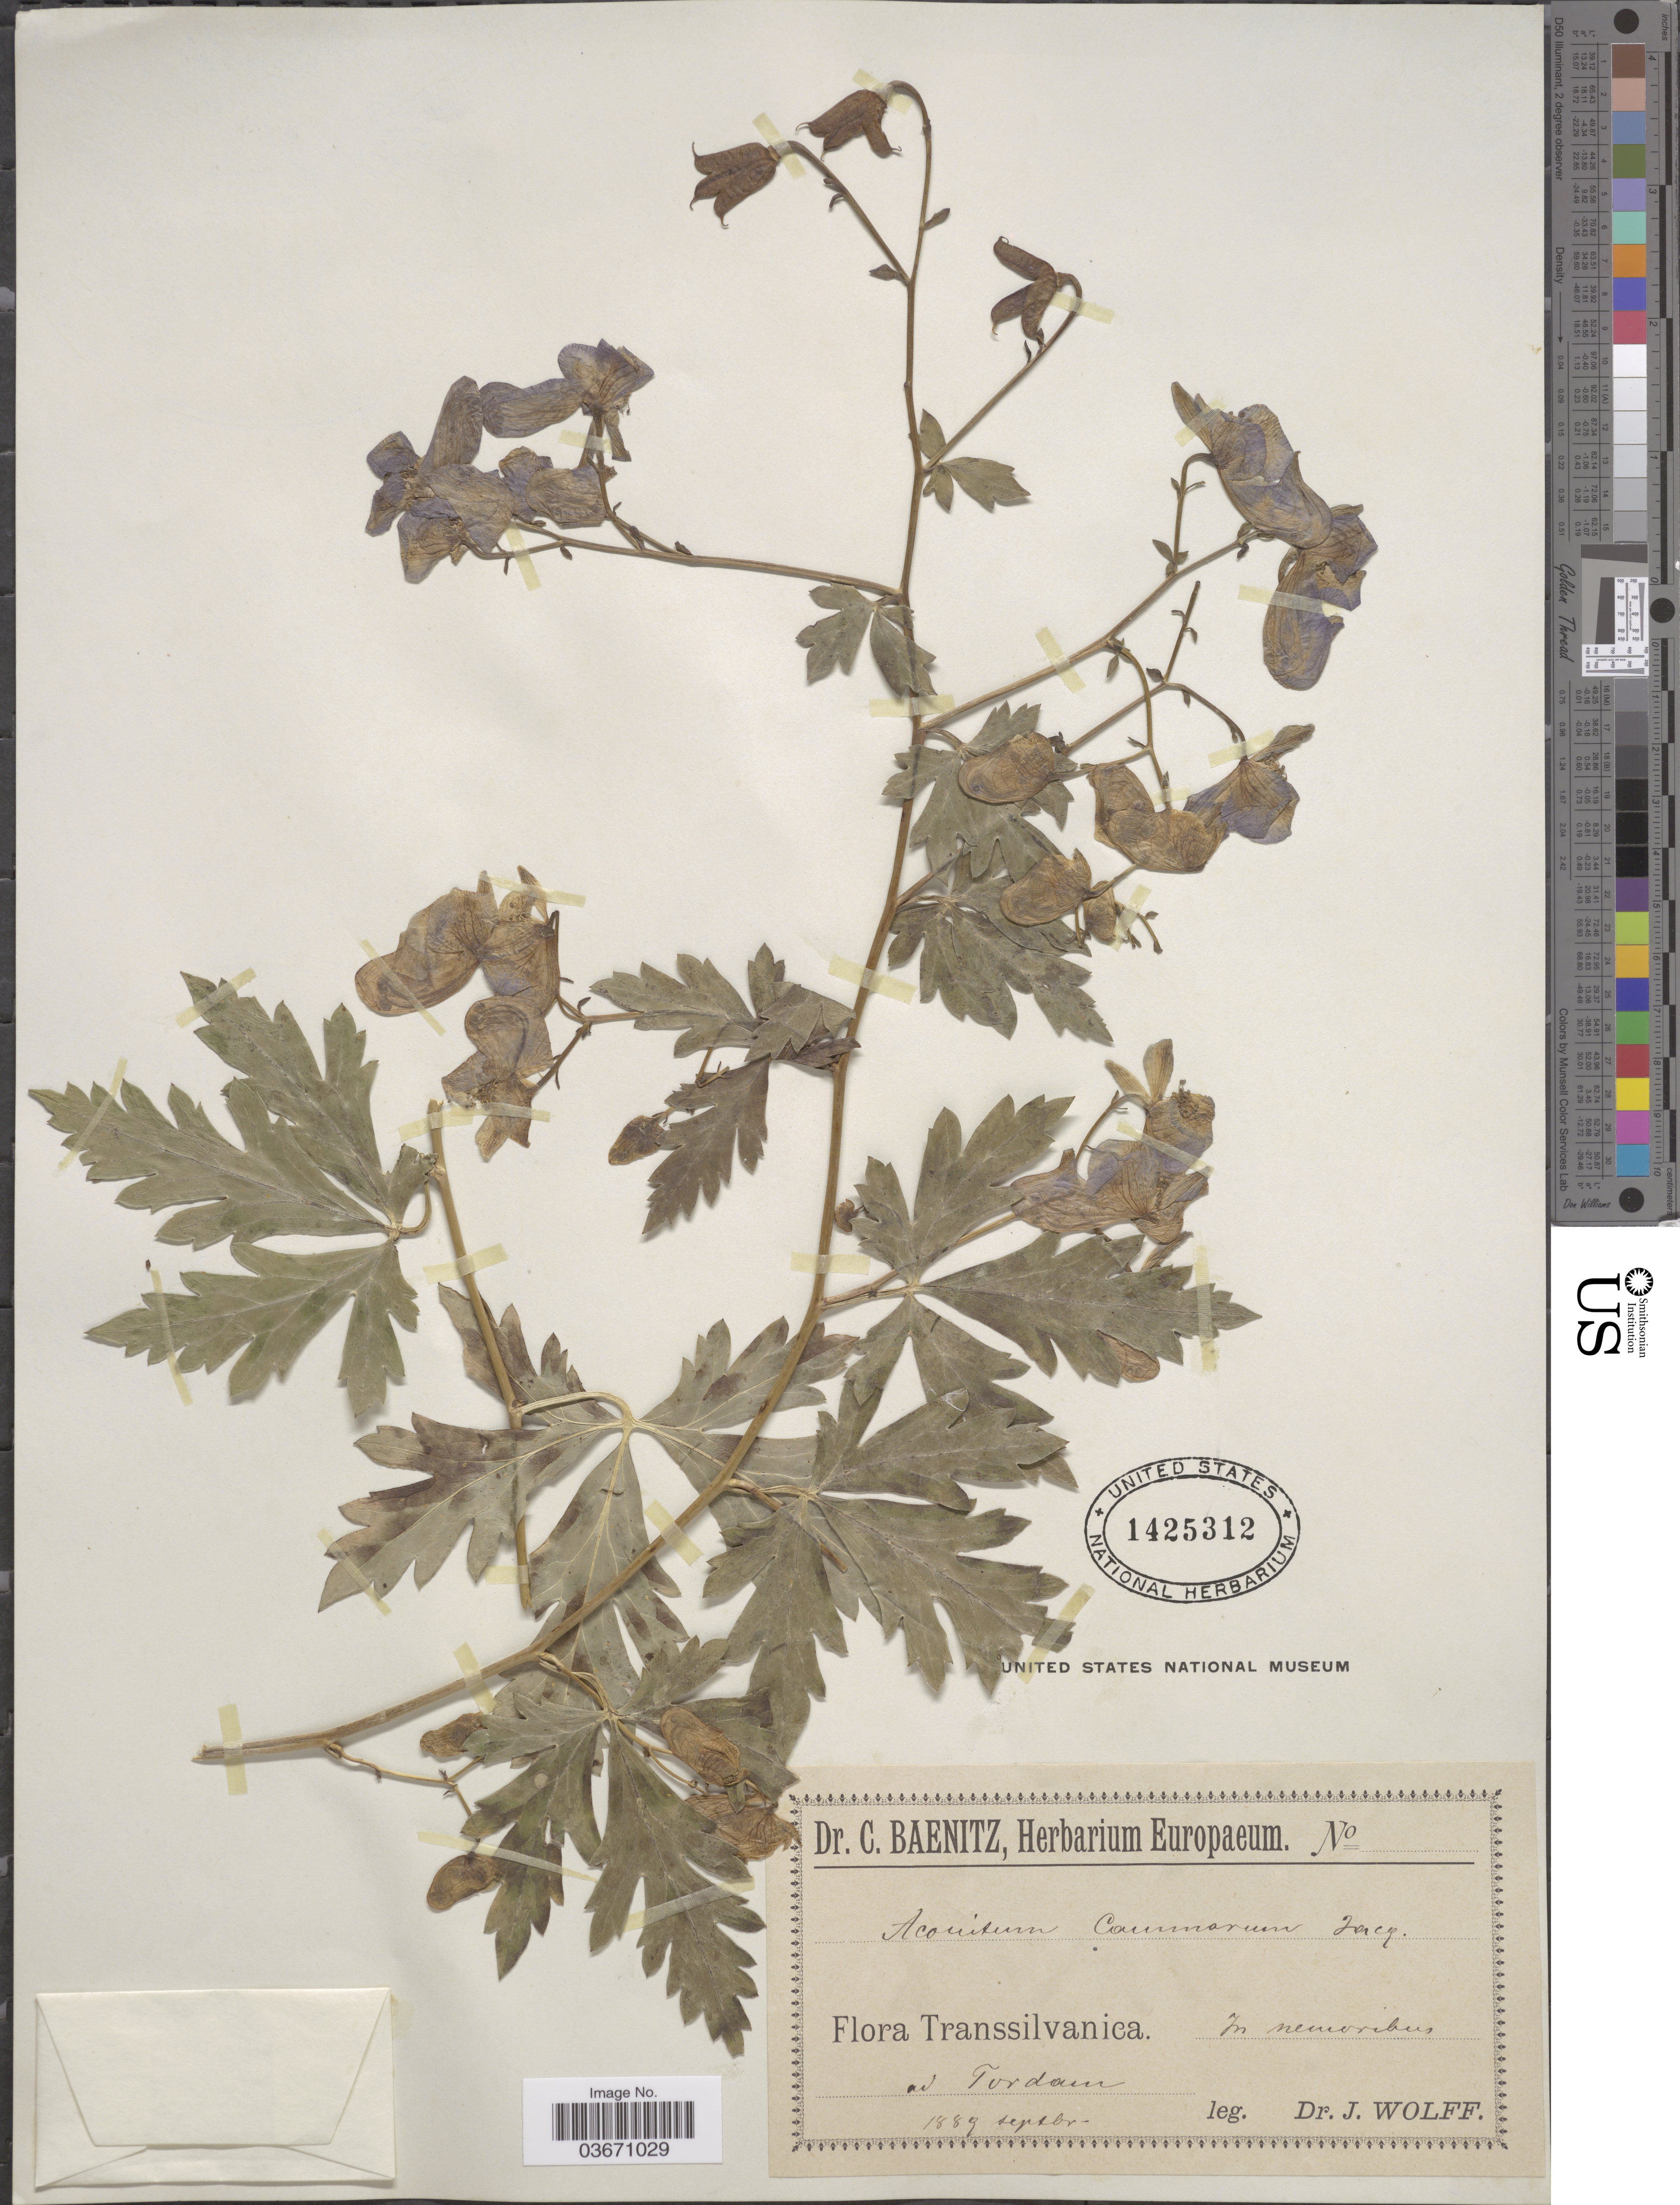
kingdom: Plantae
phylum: Tracheophyta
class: Magnoliopsida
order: Ranunculales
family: Ranunculaceae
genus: Aconitum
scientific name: Aconitum x cammarum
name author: L.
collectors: J. Wolff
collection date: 1889-09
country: Romania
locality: Transsilvanica. In nemoribus ad Tordam.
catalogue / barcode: US 1425312